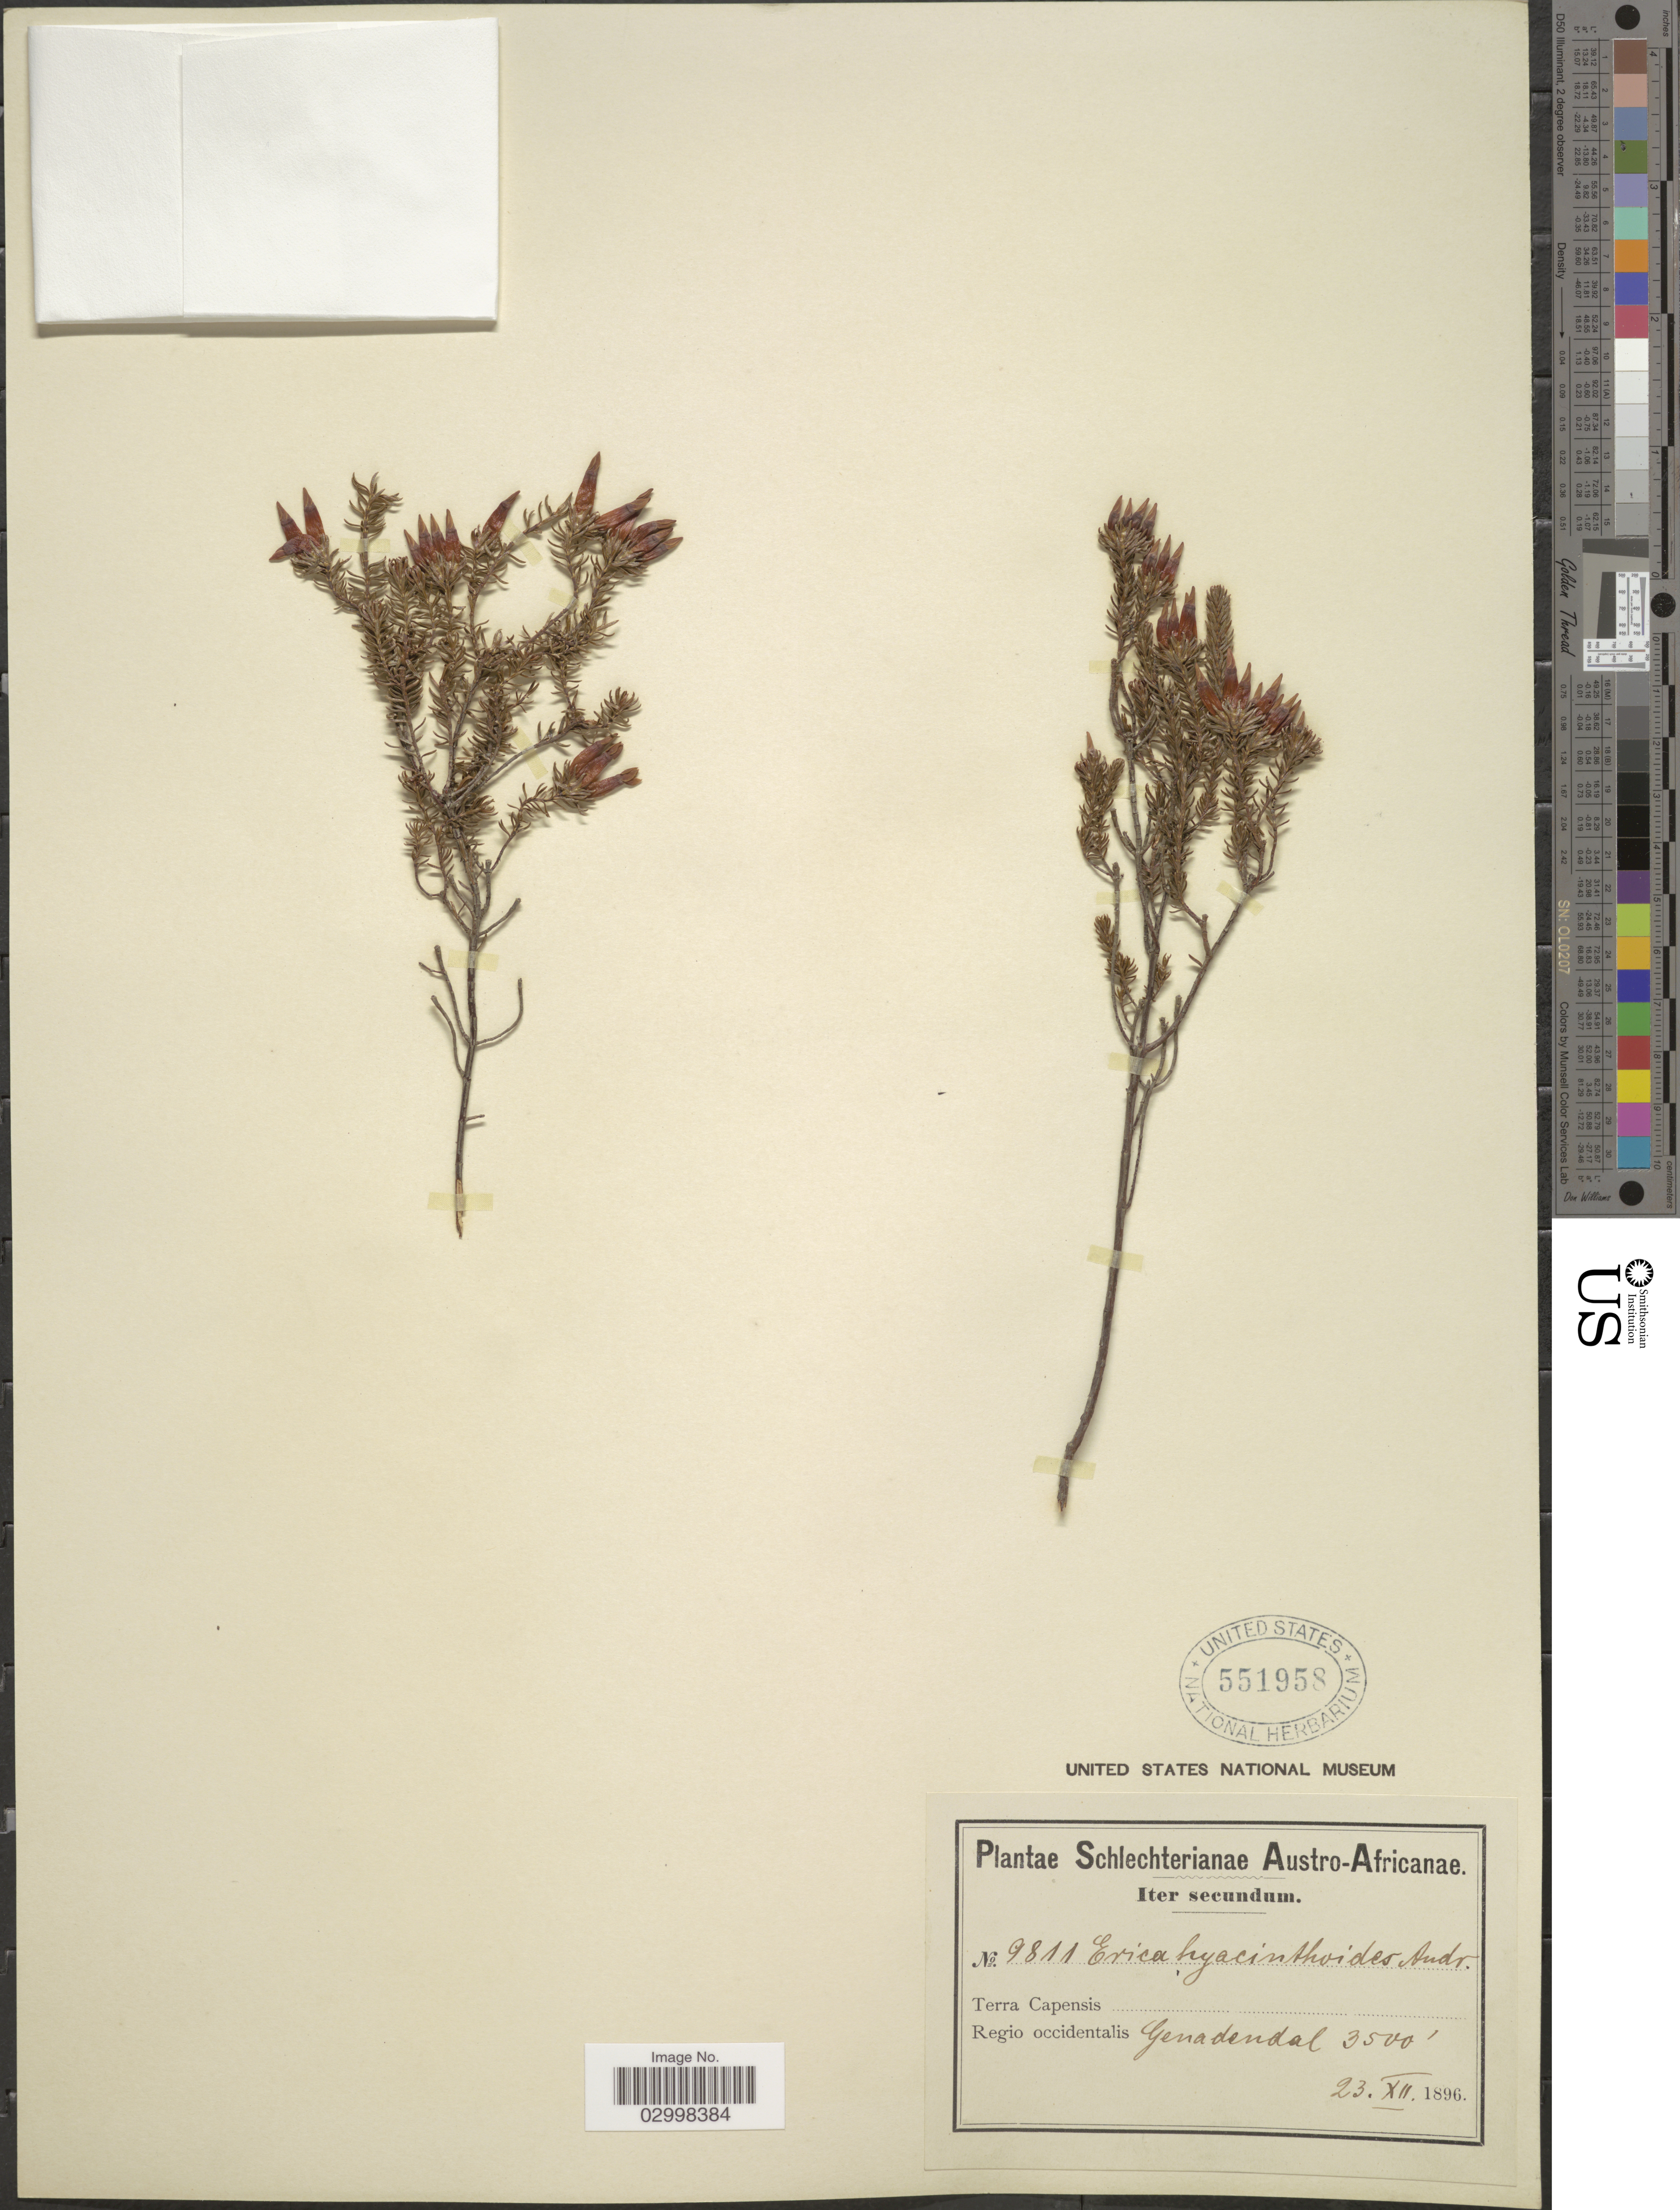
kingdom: Plantae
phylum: Tracheophyta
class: Magnoliopsida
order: Ericales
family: Ericaceae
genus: Erica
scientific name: Erica hyacinthoides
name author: Andrews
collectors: Schlechter, --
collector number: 9811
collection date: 1896-12-23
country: South Africa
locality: Austro-Africanae. Terra Capensis. Regio occidentalis Genadendal.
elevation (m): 1067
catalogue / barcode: US 551958